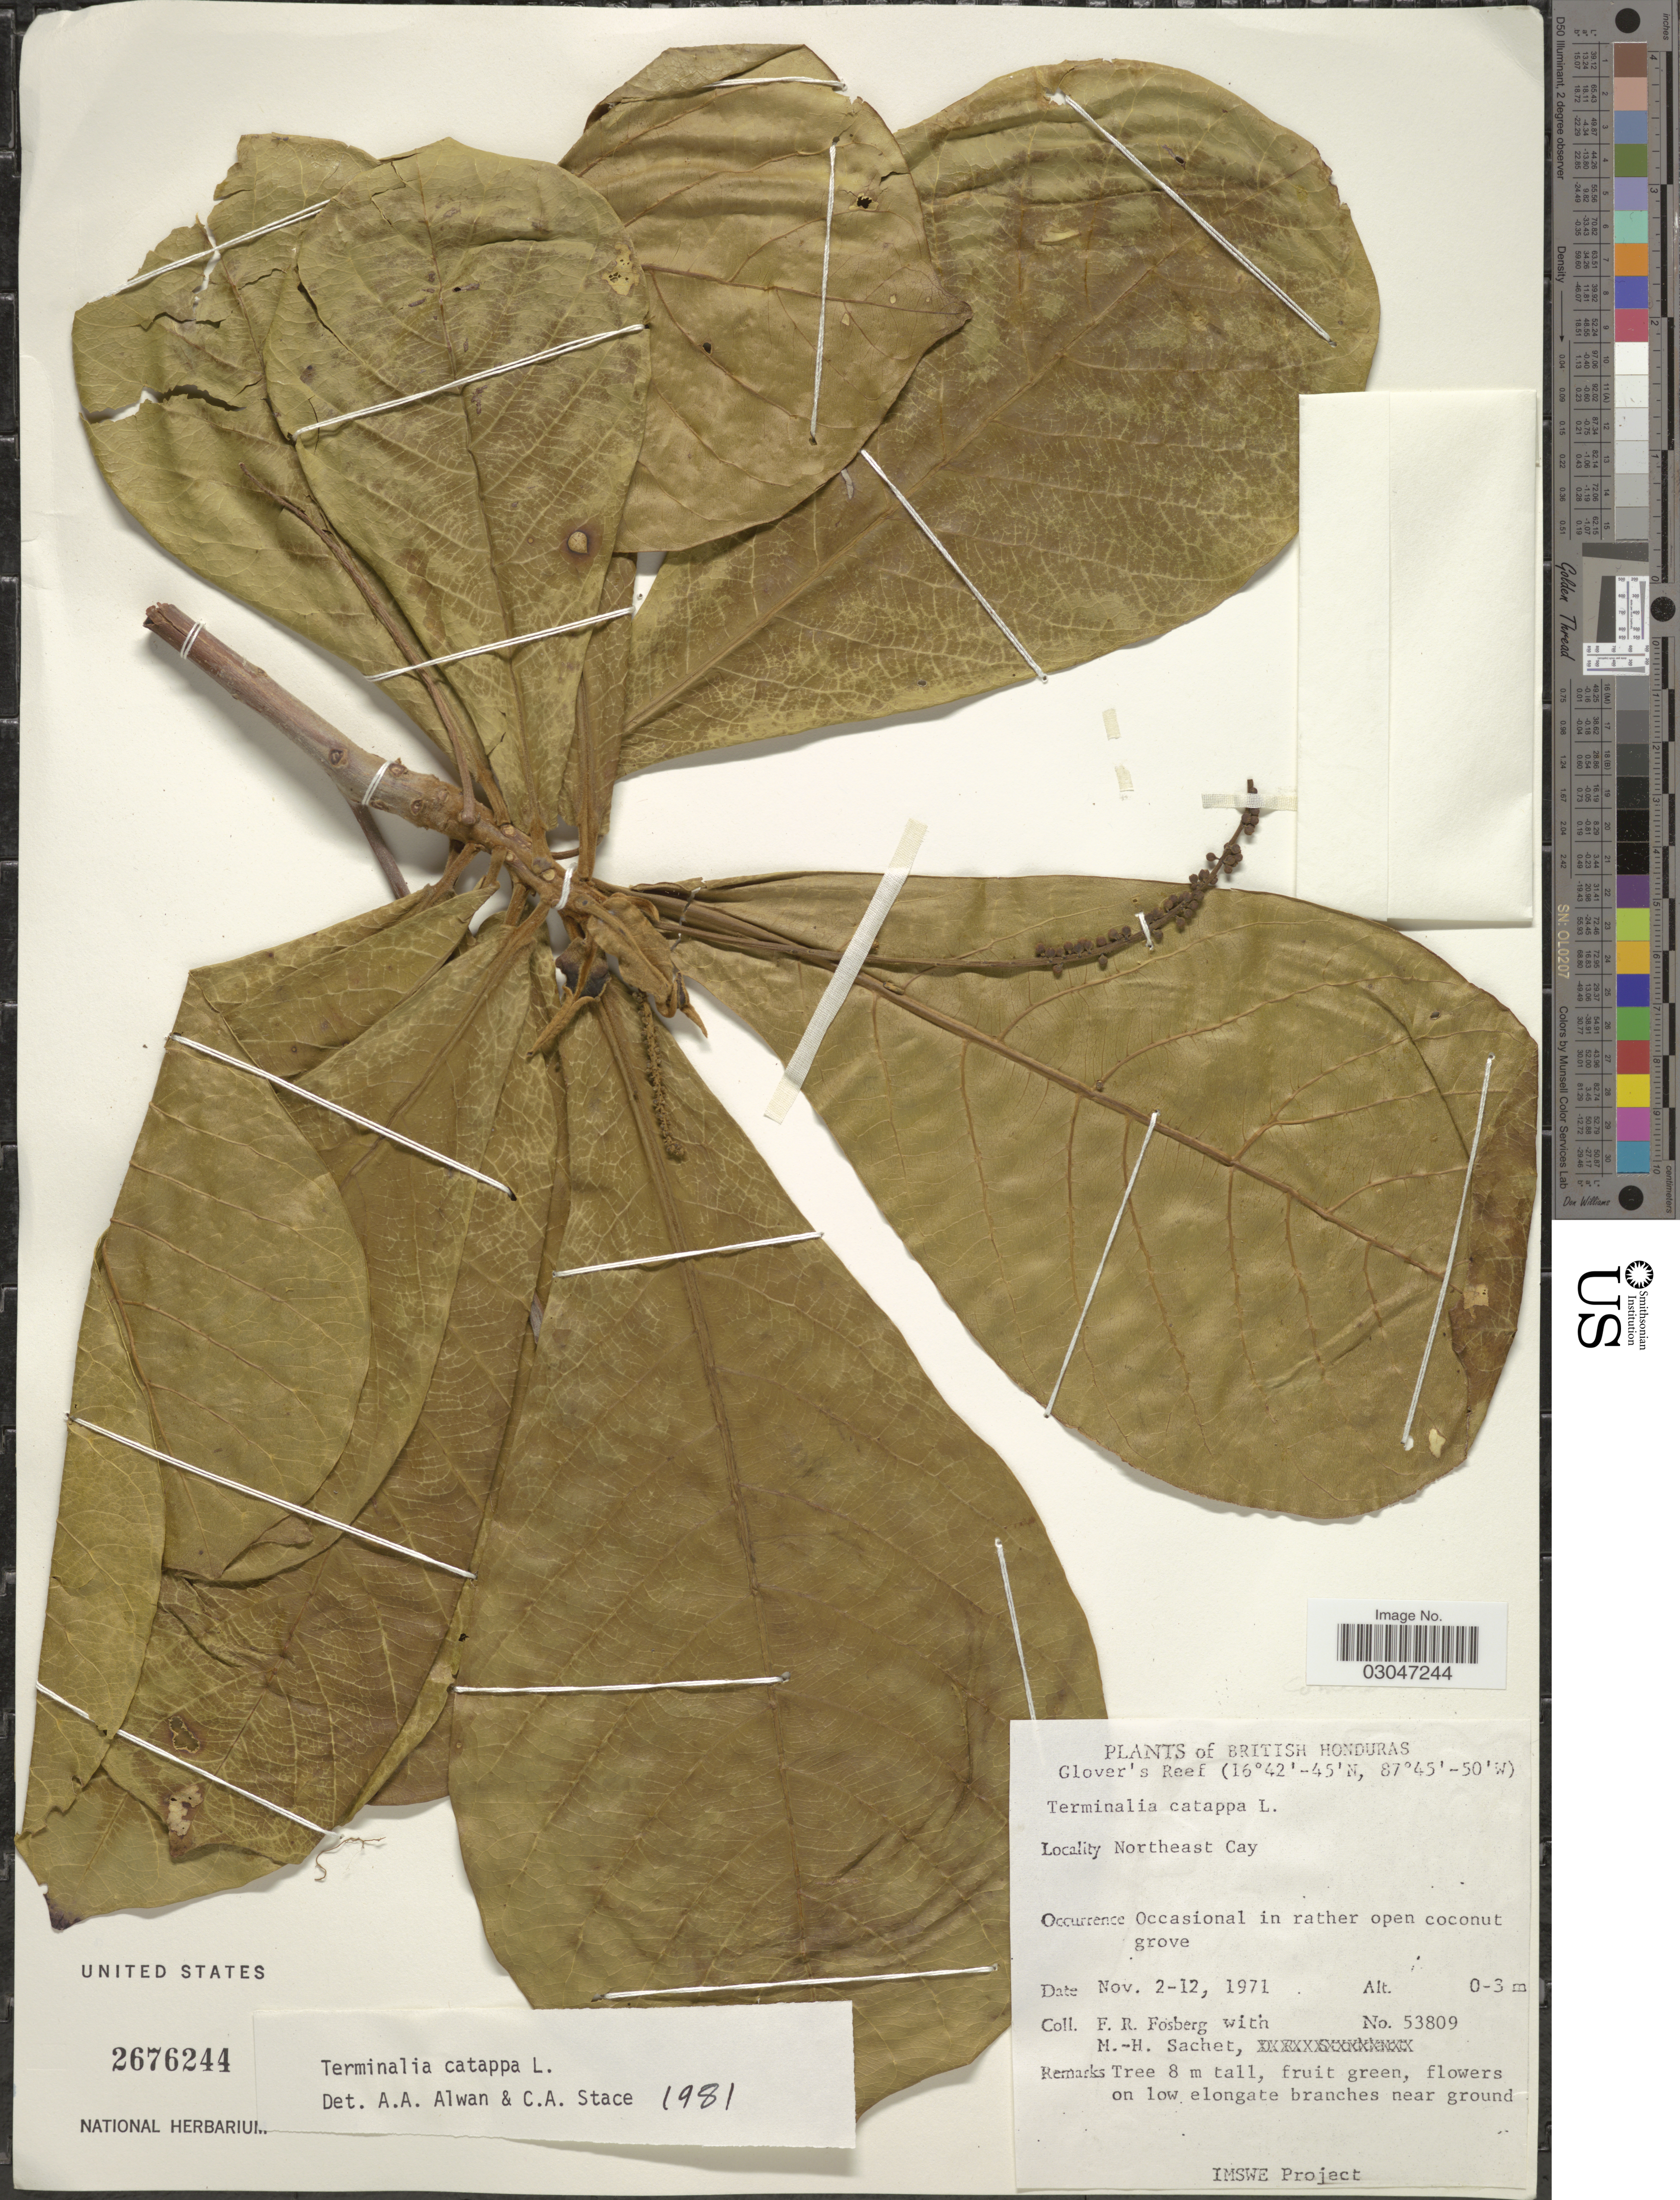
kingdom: Plantae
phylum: Tracheophyta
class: Magnoliopsida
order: Myrtales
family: Combretaceae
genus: Terminalia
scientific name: Terminalia catappa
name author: L.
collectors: F. R. Fosberg & M.-H. Sachet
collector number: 53809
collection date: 1971-11-02/1971-11-12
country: Belize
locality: British Honduras, Glover's Reef. Northeast Cay.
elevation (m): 0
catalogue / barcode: US 2676244